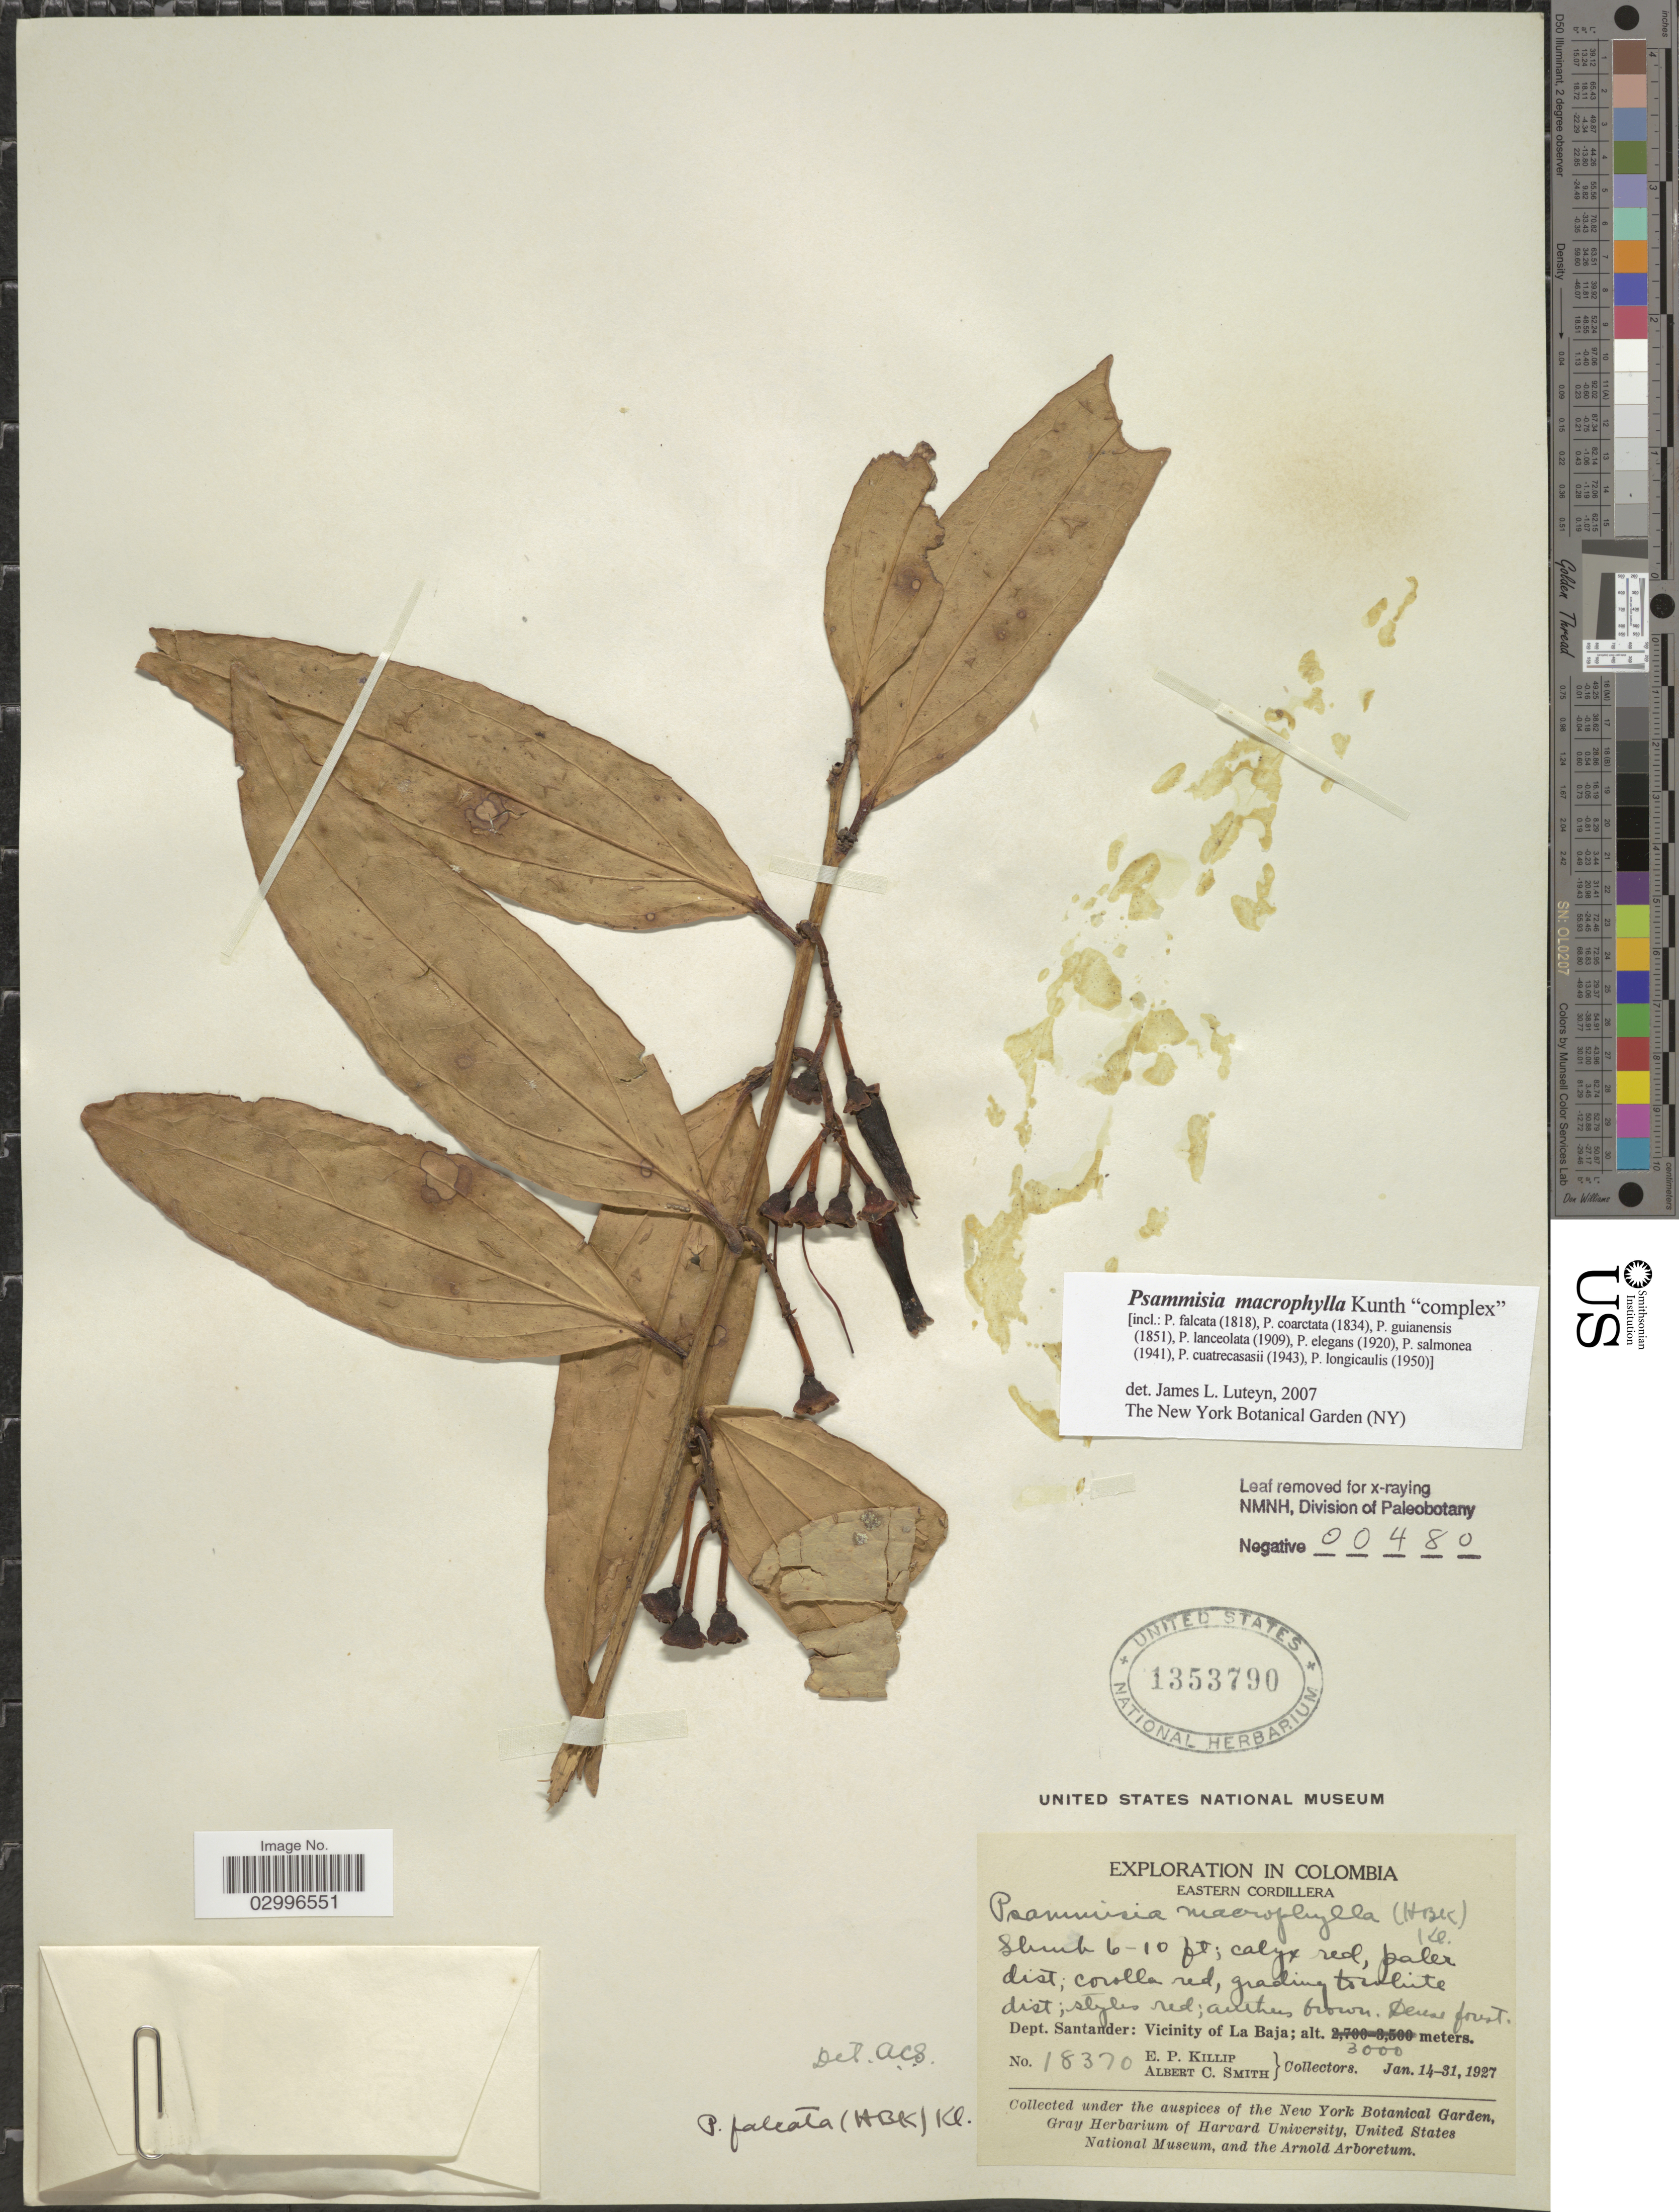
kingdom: Plantae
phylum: Tracheophyta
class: Magnoliopsida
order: Ericales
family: Ericaceae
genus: Psammisia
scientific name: Psammisia macrophylla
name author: (Kunth) Klotzsch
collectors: E. P. Killip & A. C. Smith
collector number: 18370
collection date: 1927-01-14/1927-01-31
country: Colombia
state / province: Santander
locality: Eastern Cordillera. Dept. Santander: Vicinity of La Baja.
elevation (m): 3000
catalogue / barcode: US 1353790